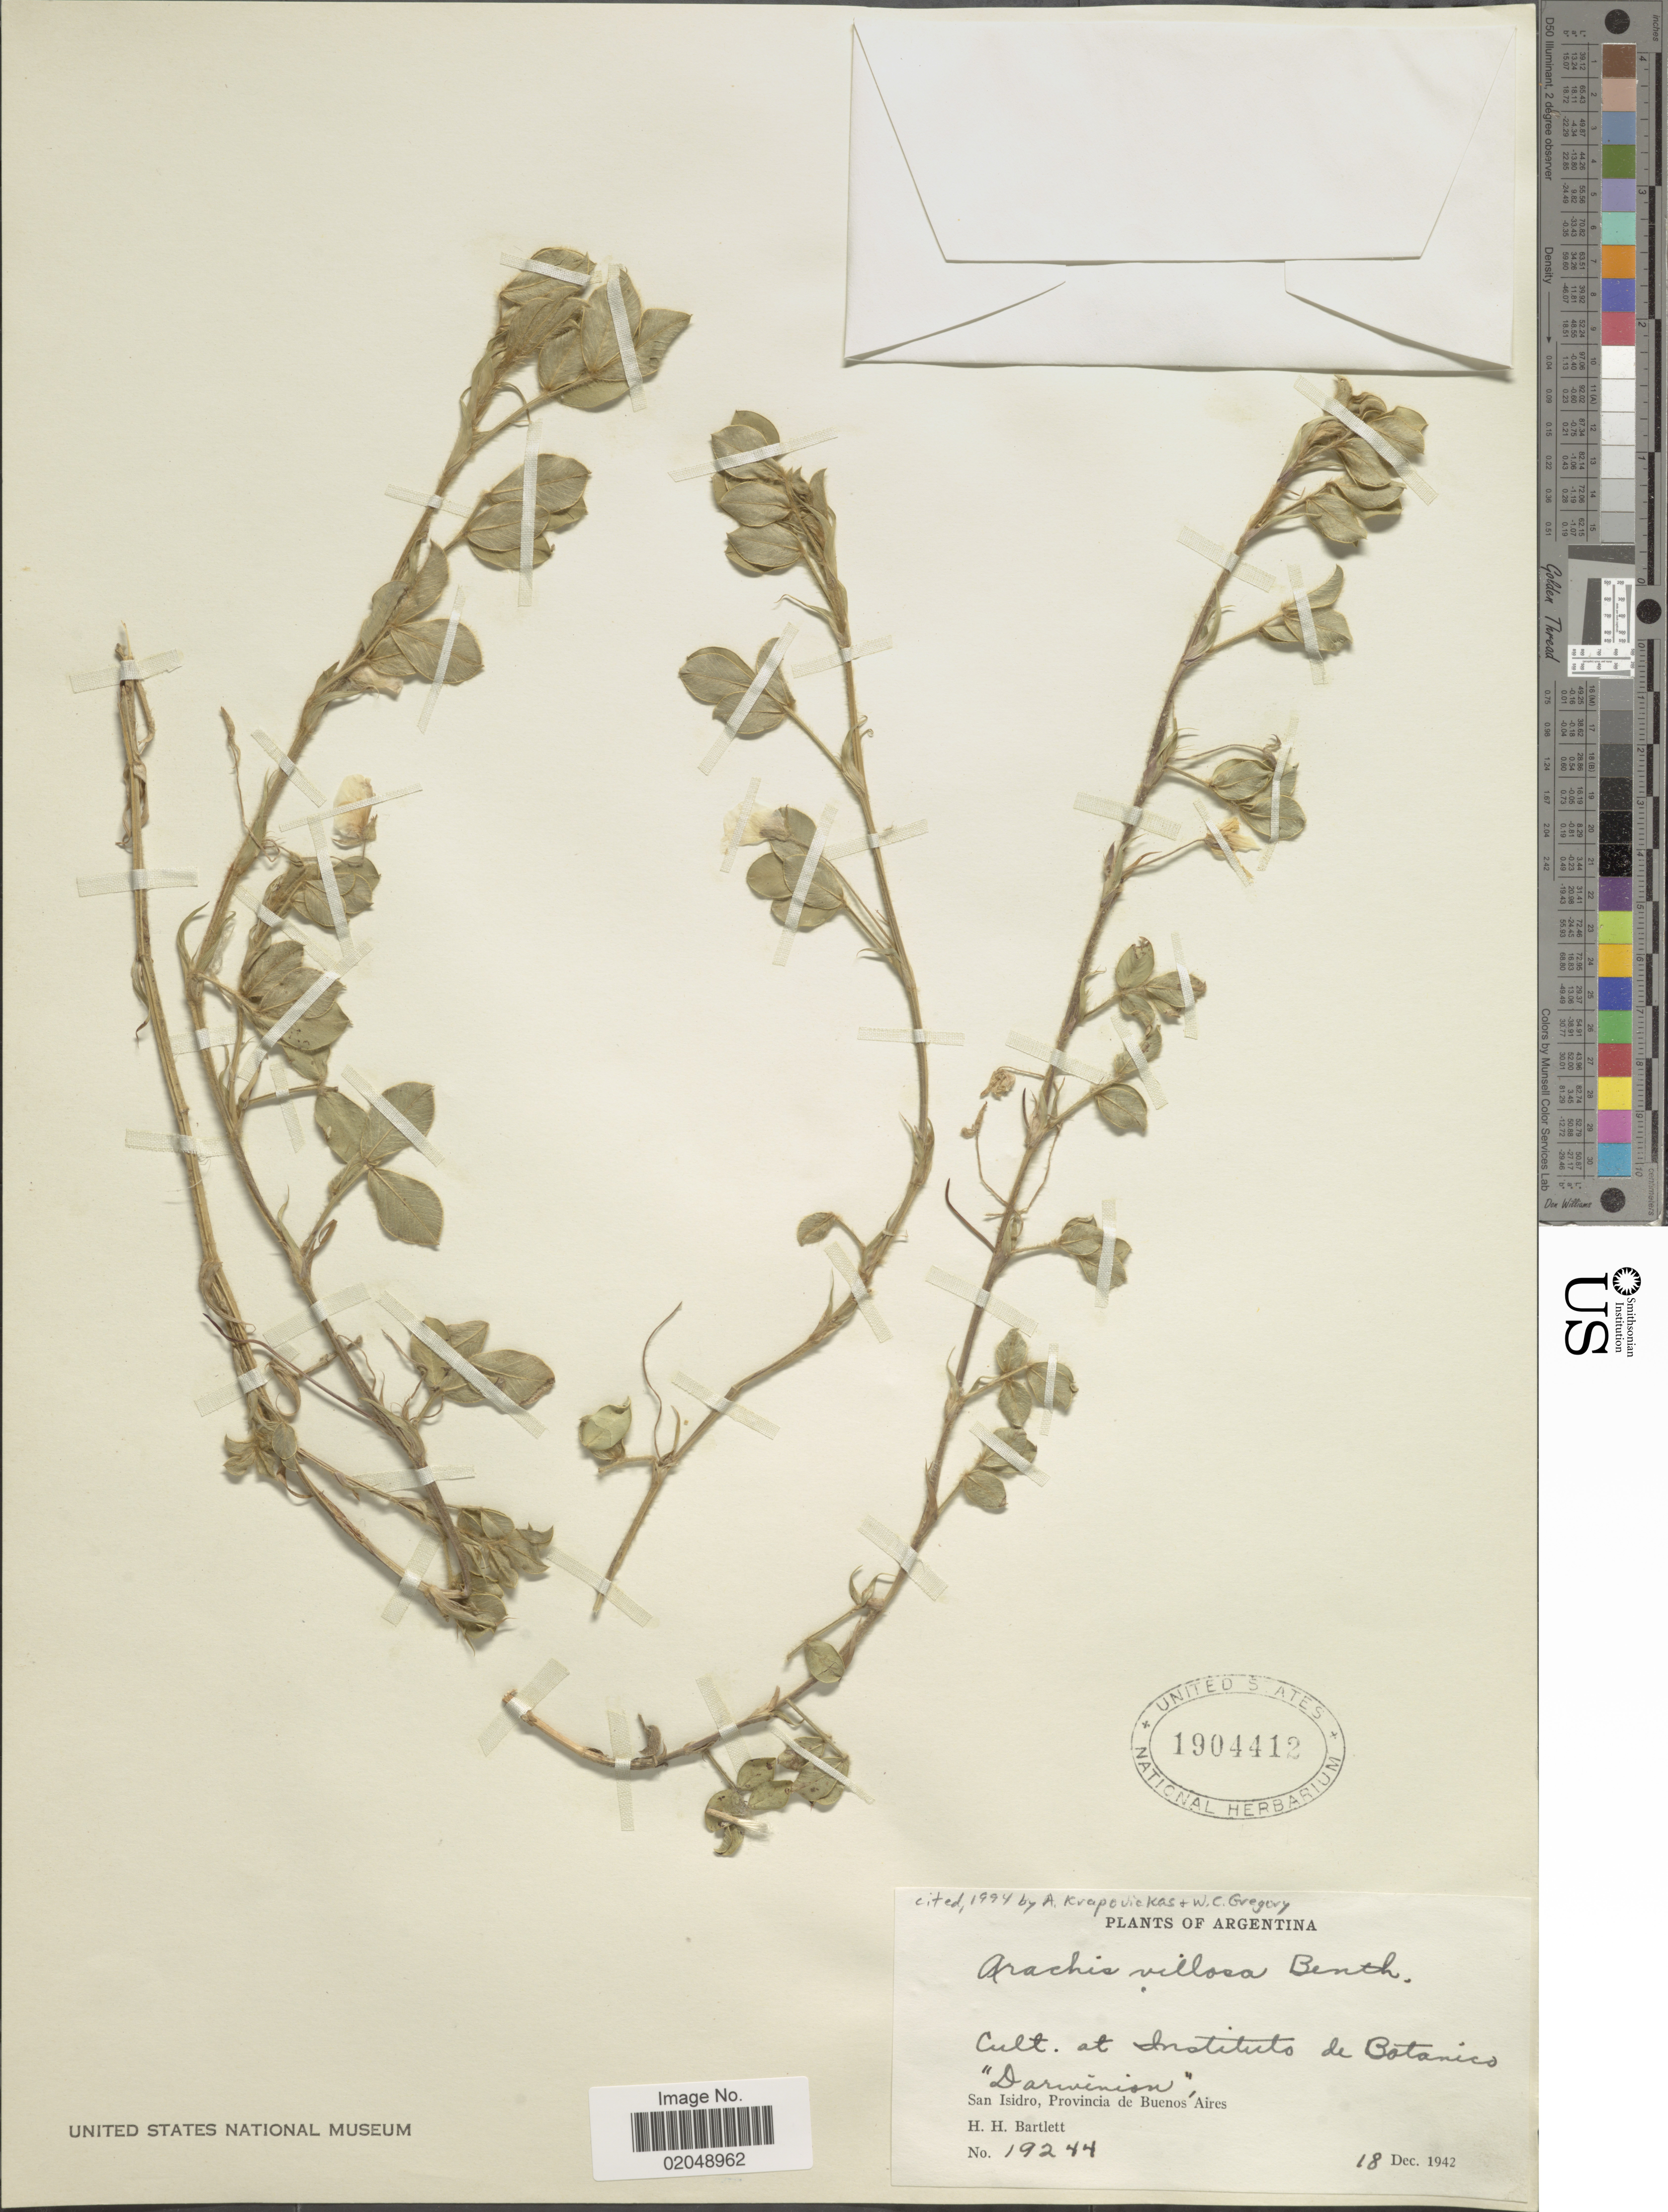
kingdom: Plantae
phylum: Tracheophyta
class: Magnoliopsida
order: Fabales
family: Fabaceae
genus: Arachis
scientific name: Arachis villosa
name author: Benth.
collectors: H. H. Bartlett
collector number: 19244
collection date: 1942-12-18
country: Argentina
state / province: Buenos Aires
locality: Instituto de Botanico Darwinion. San Isidro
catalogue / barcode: US 1904412